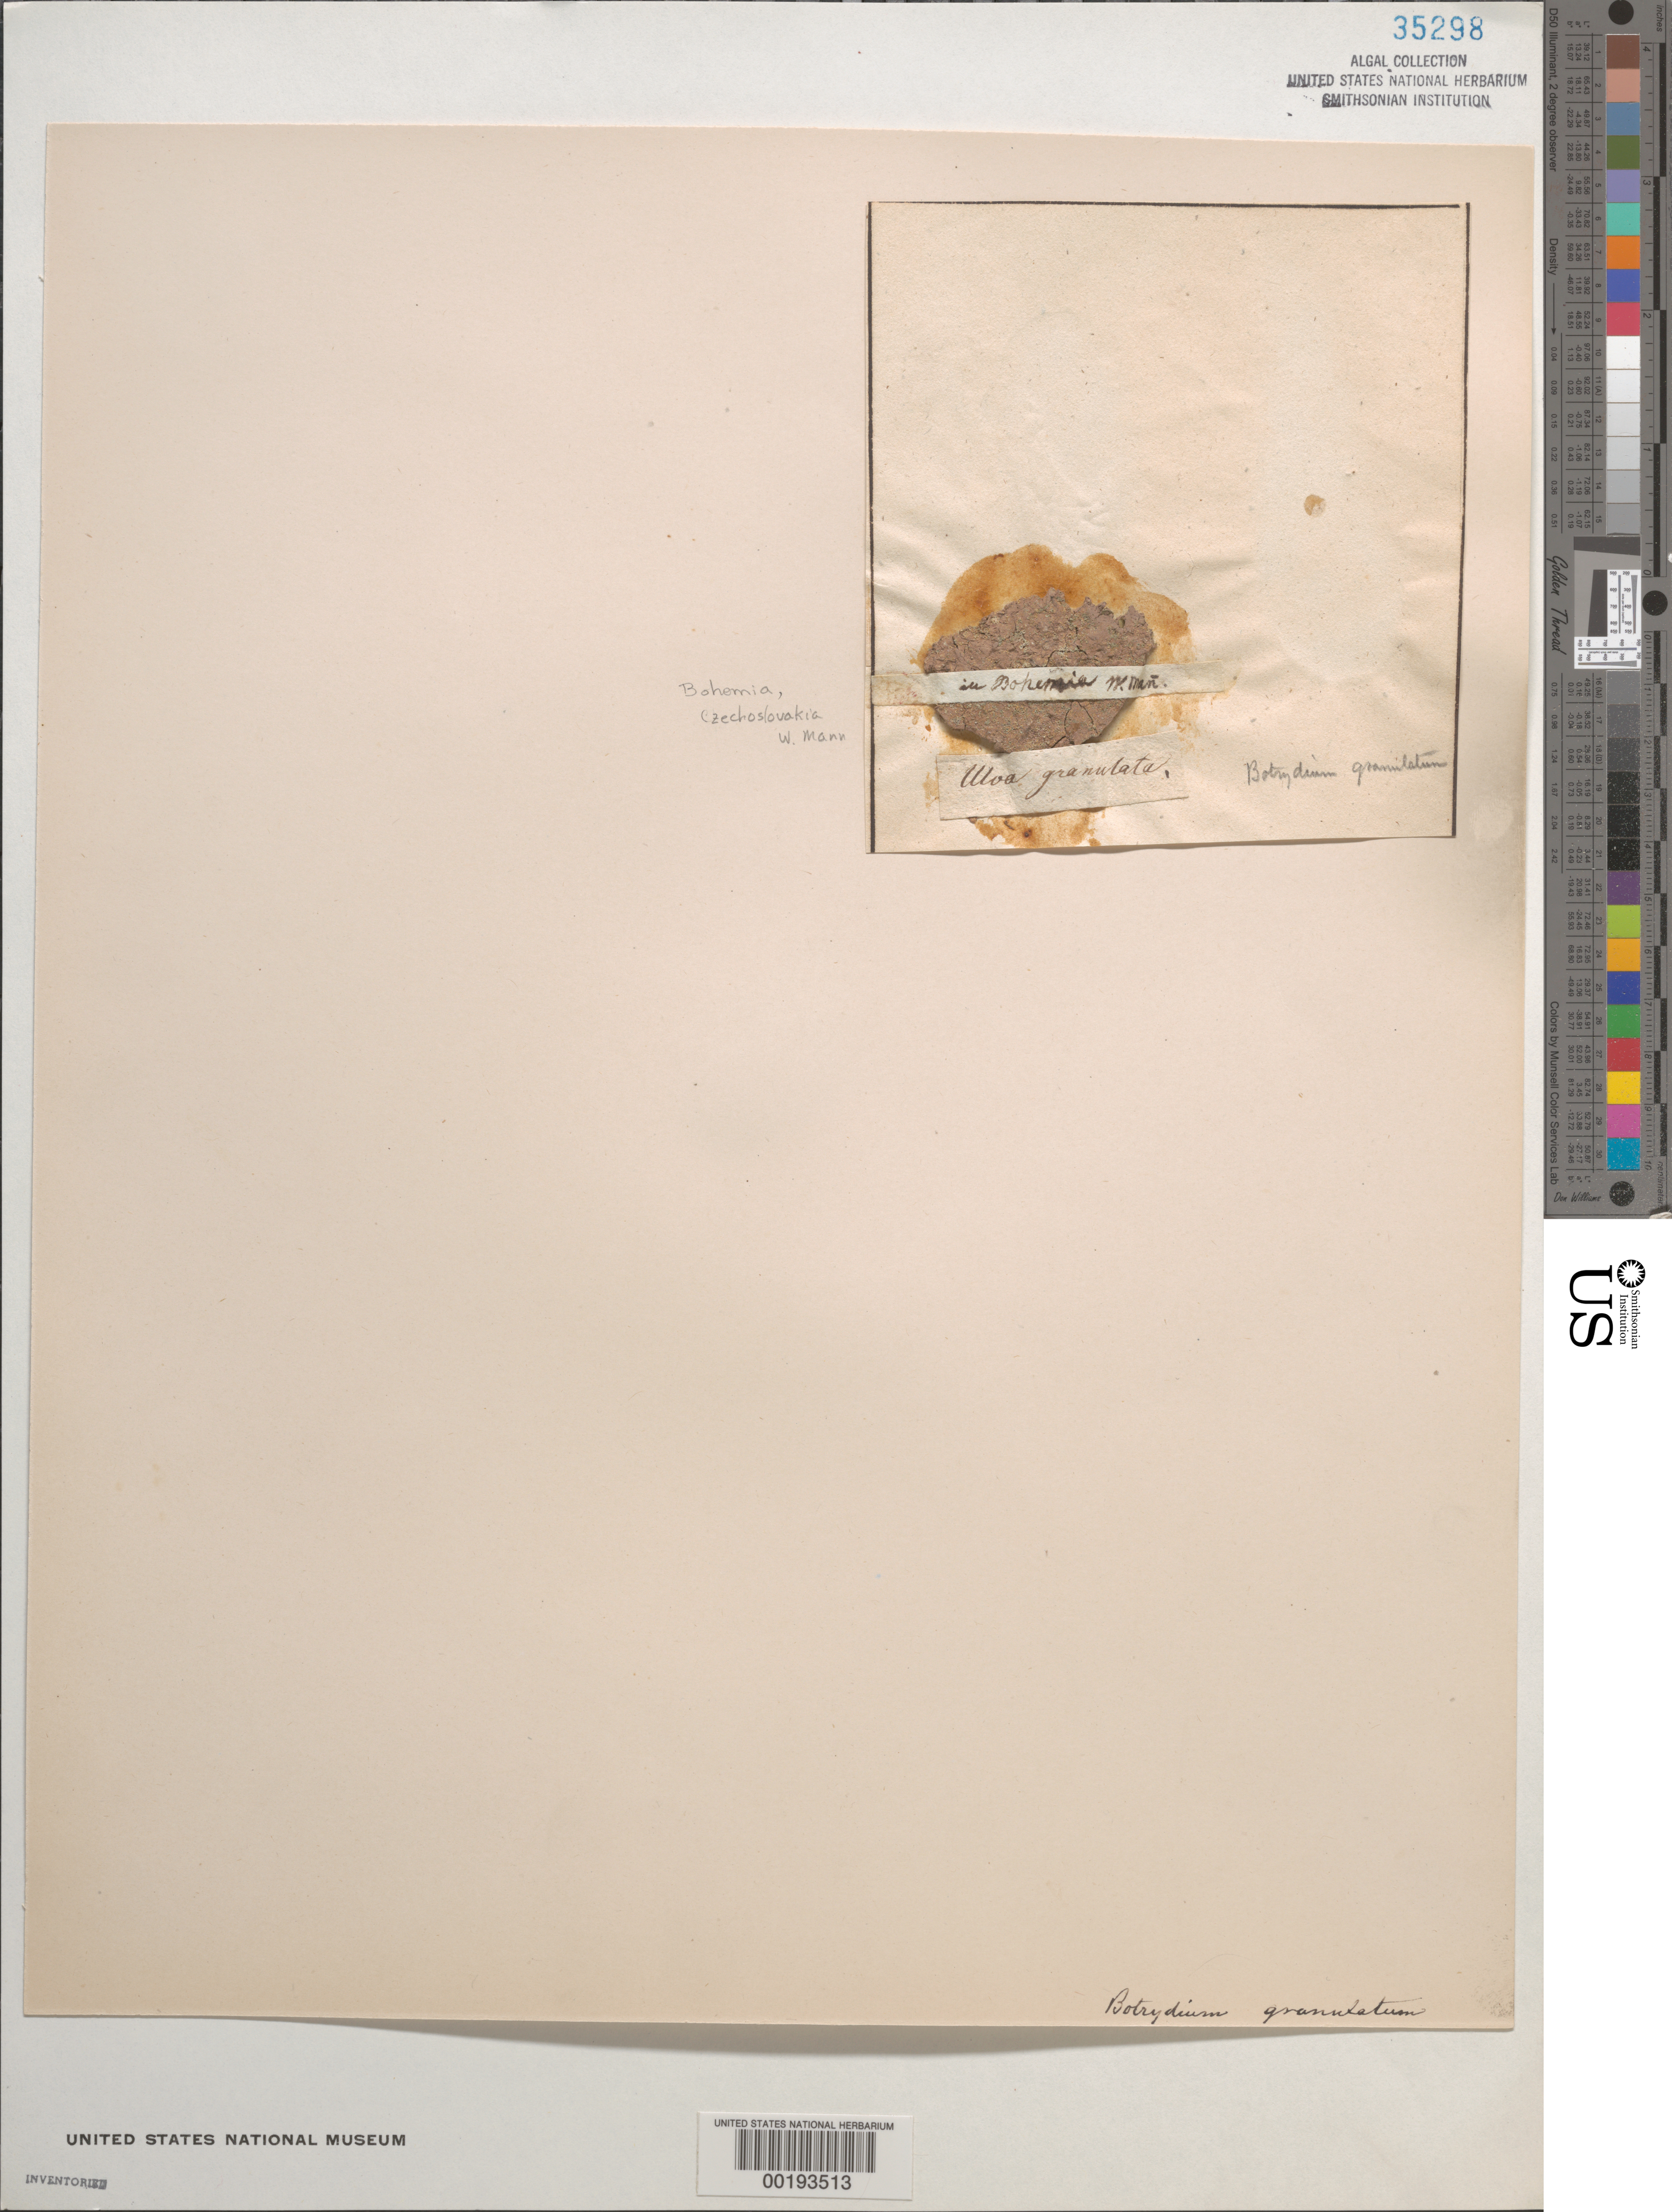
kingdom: Chromista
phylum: Ochrophyta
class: Xanthophyceae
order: Botrydiales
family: Botrydiaceae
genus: Botrydium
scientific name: Botrydium granulatum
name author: (L.) Greville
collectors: W. Mann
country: Czechia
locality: Bohemia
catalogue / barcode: US 35298